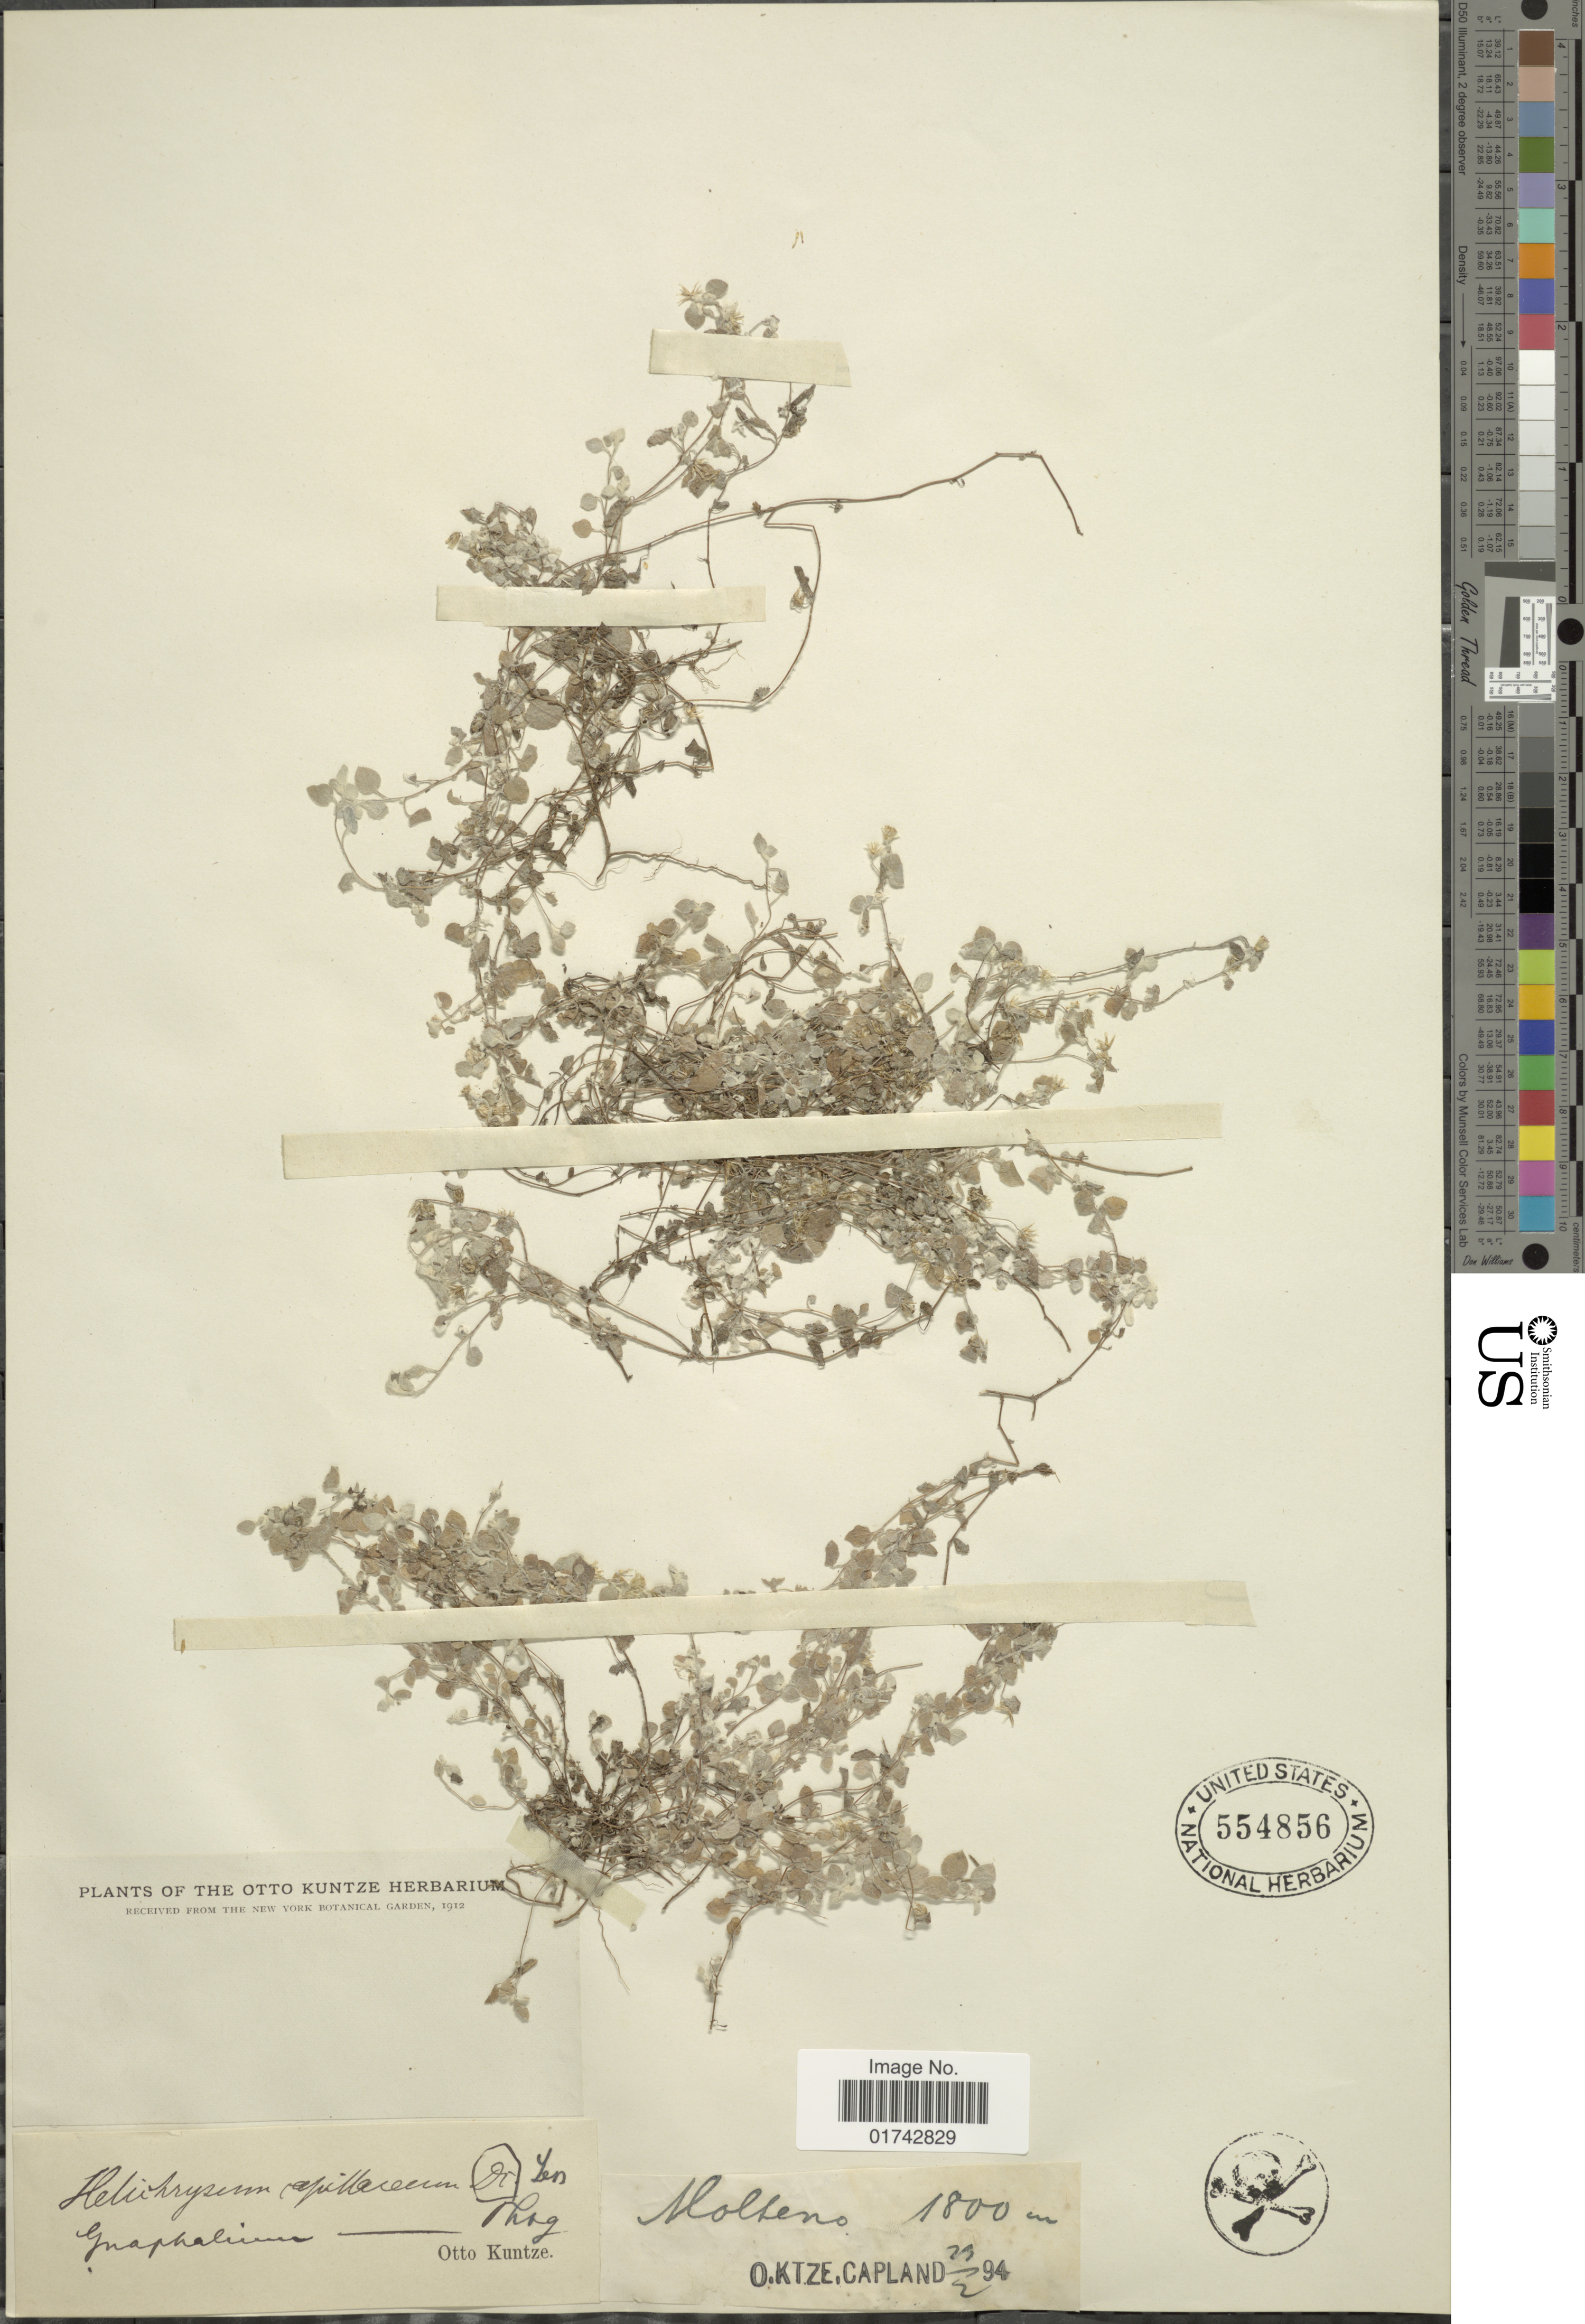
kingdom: Plantae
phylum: Tracheophyta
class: Magnoliopsida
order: Asterales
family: Asteraceae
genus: Helichrysum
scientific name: Helichrysum capillaceum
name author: Less.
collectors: C.E.O. Kuntze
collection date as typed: Transcribed d/m/y: 29/2/94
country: South Africa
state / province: Eastern Cape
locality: Molteno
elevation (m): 1800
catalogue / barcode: US 554856